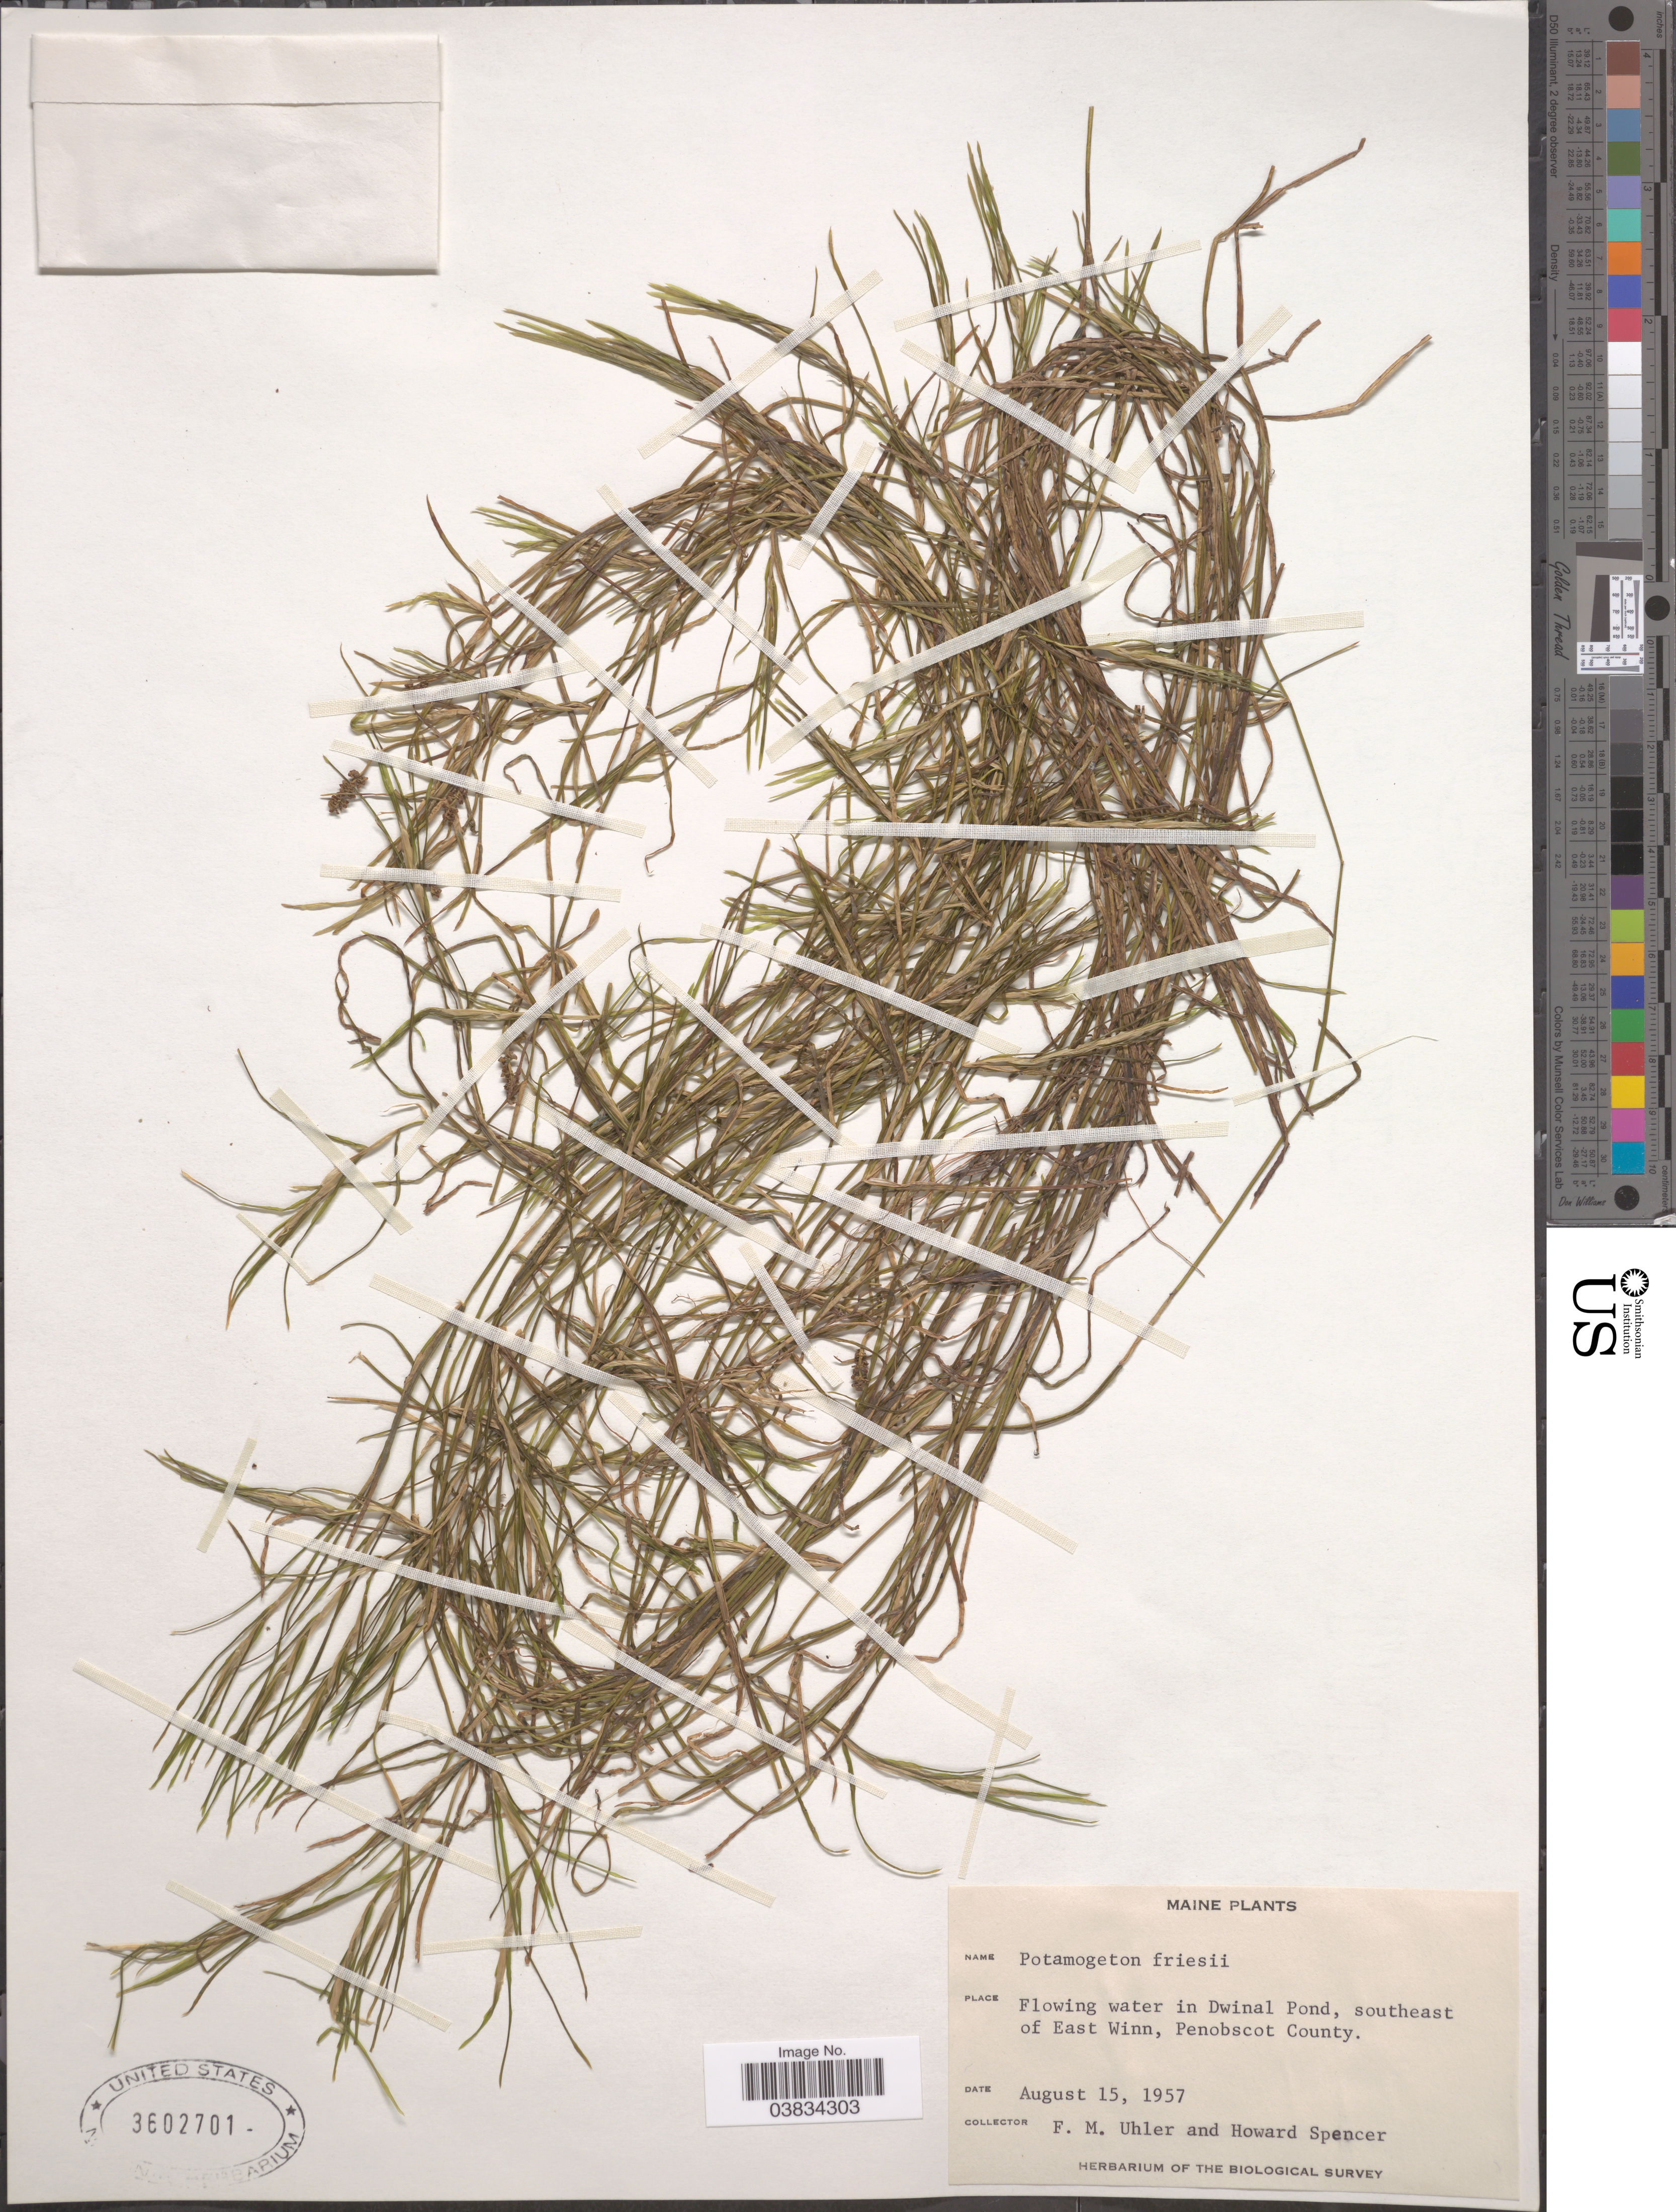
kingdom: Plantae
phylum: Tracheophyta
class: Liliopsida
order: Alismatales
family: Potamogetonaceae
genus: Potamogeton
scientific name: Potamogeton friesii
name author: Rupr.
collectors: F. M. Uhler & H. Spencer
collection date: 1957-08-15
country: United States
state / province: Maine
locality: Flowing water in Dwinal Pond, southeast of East Winn, Penobscot County.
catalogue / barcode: US 3602701